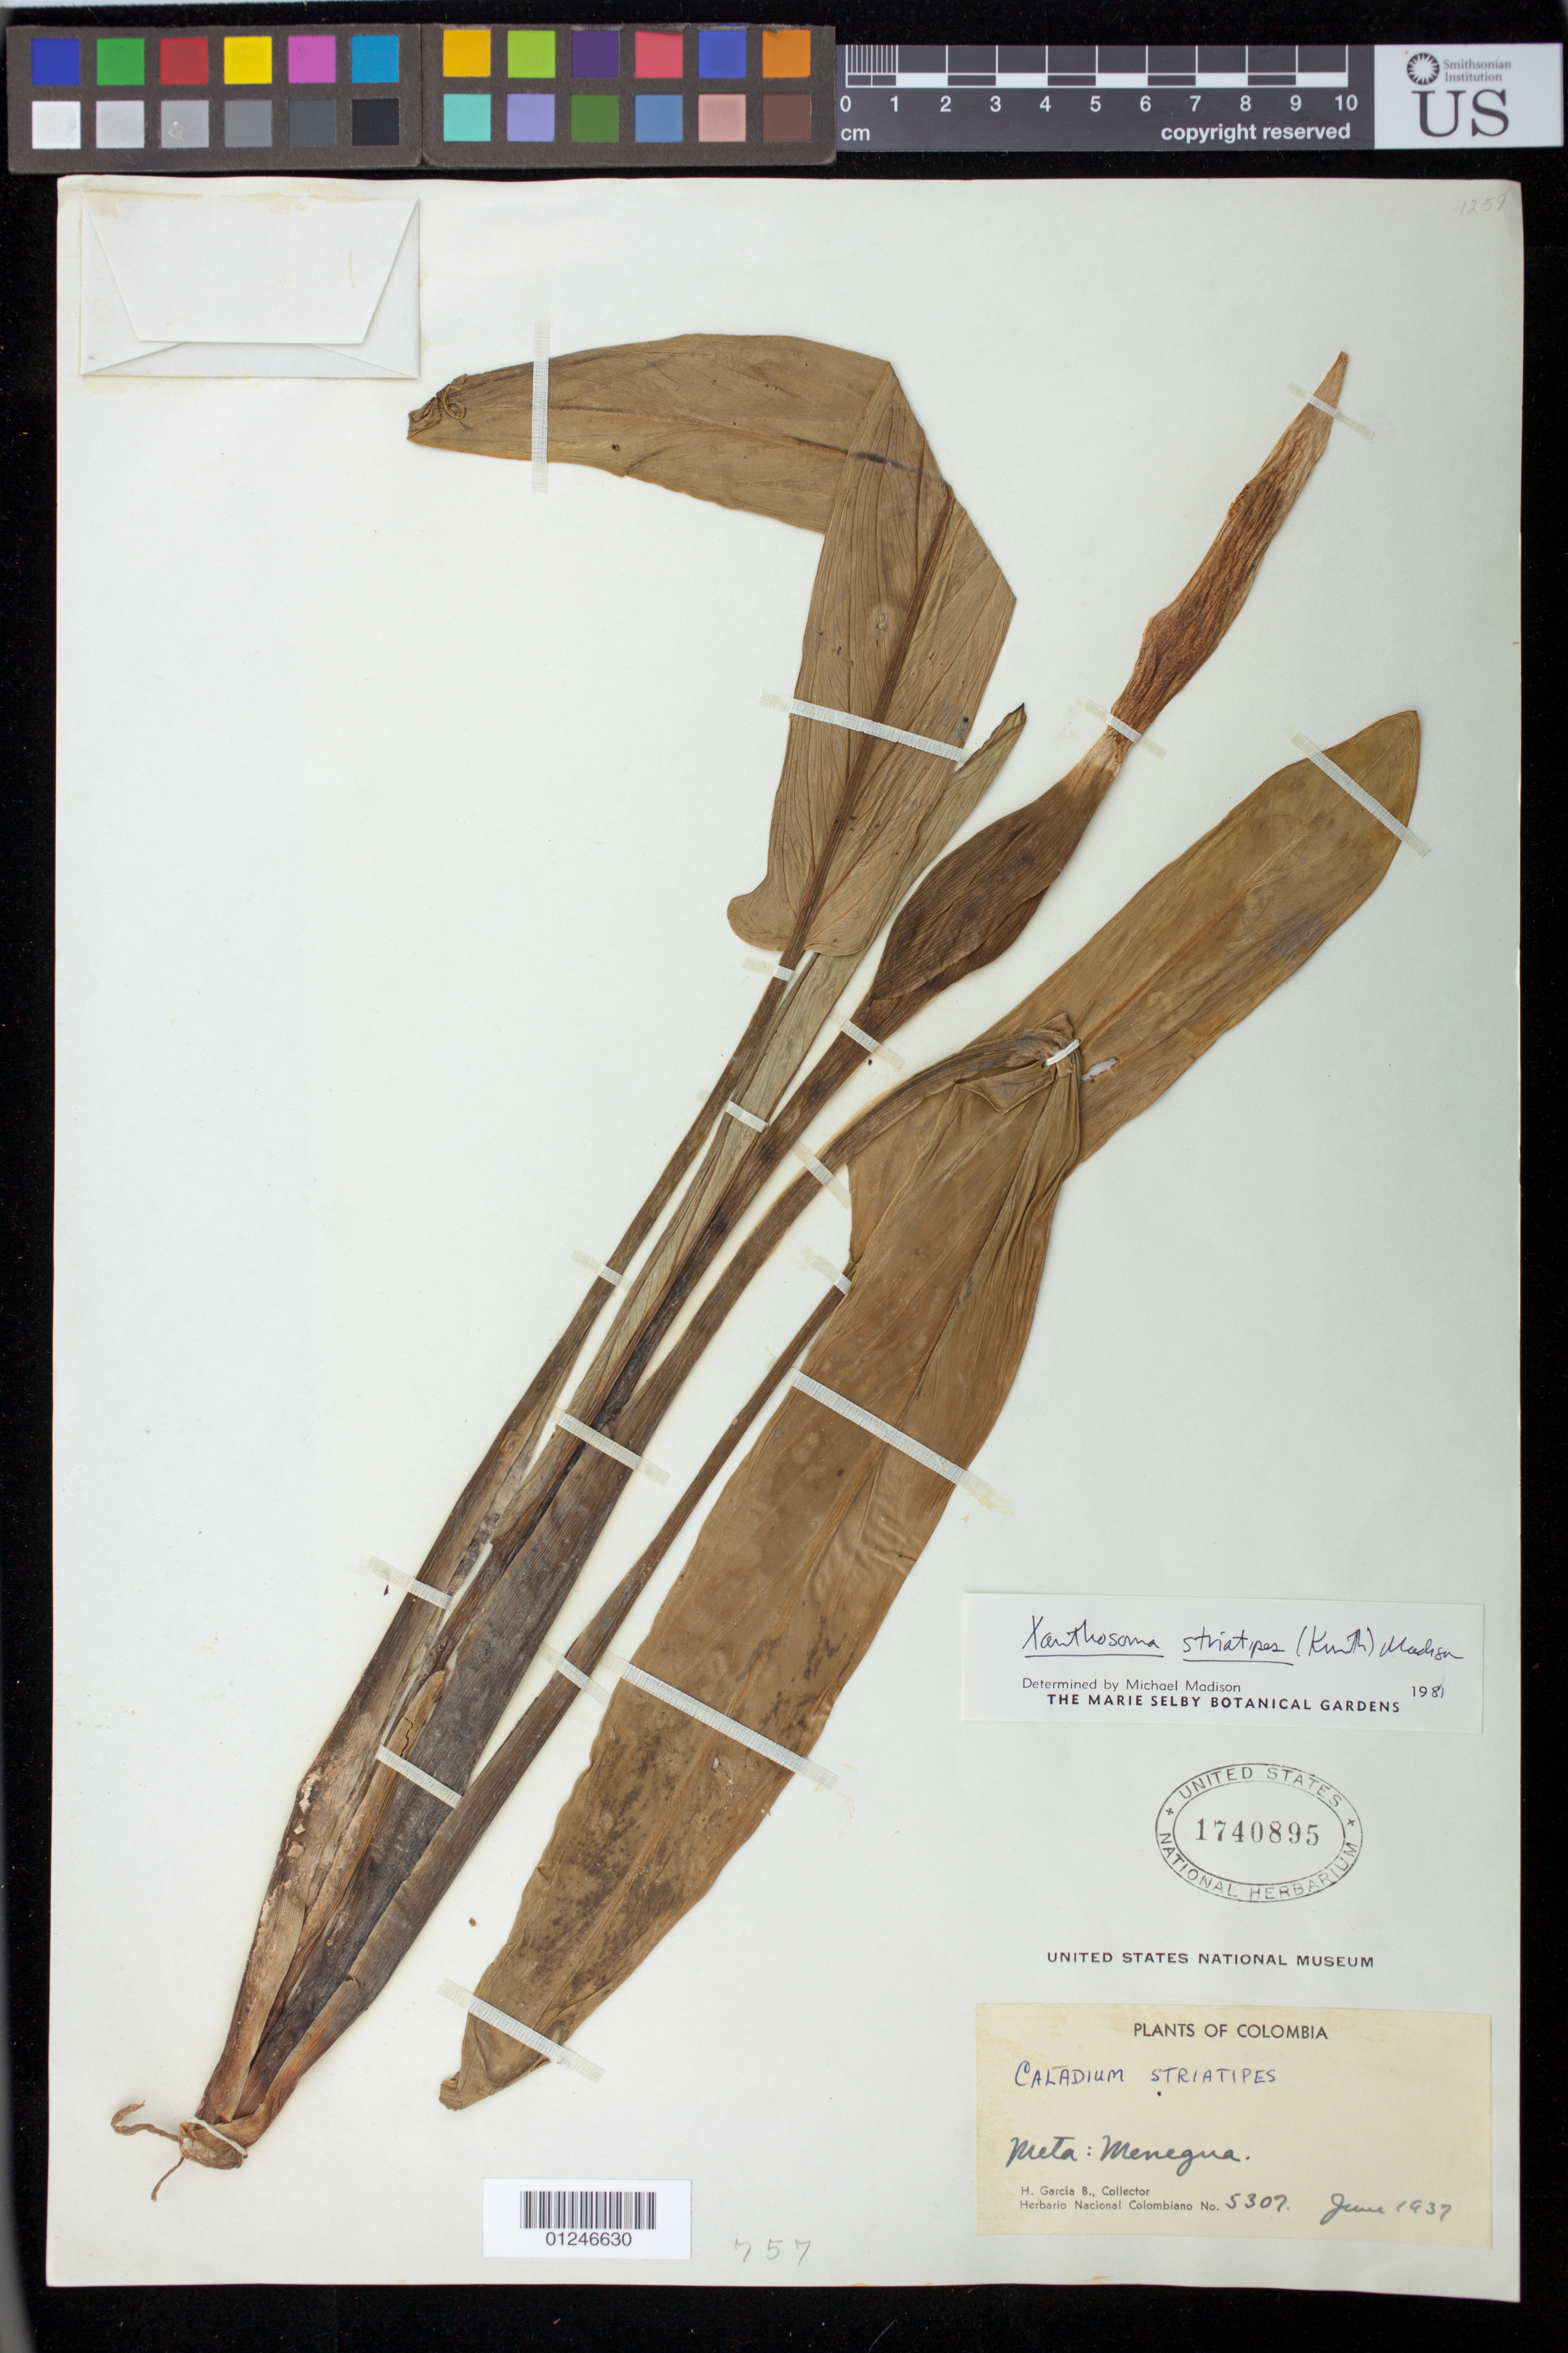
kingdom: Plantae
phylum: Tracheophyta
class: Liliopsida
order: Alismatales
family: Araceae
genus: Xanthosoma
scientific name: Xanthosoma striatipes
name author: (Kunth & C.D. Bouché) Madison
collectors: H. García Barriga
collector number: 5307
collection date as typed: Jun 1937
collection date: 1937-06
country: Colombia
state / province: Meta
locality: Menegua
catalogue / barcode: US 1740895